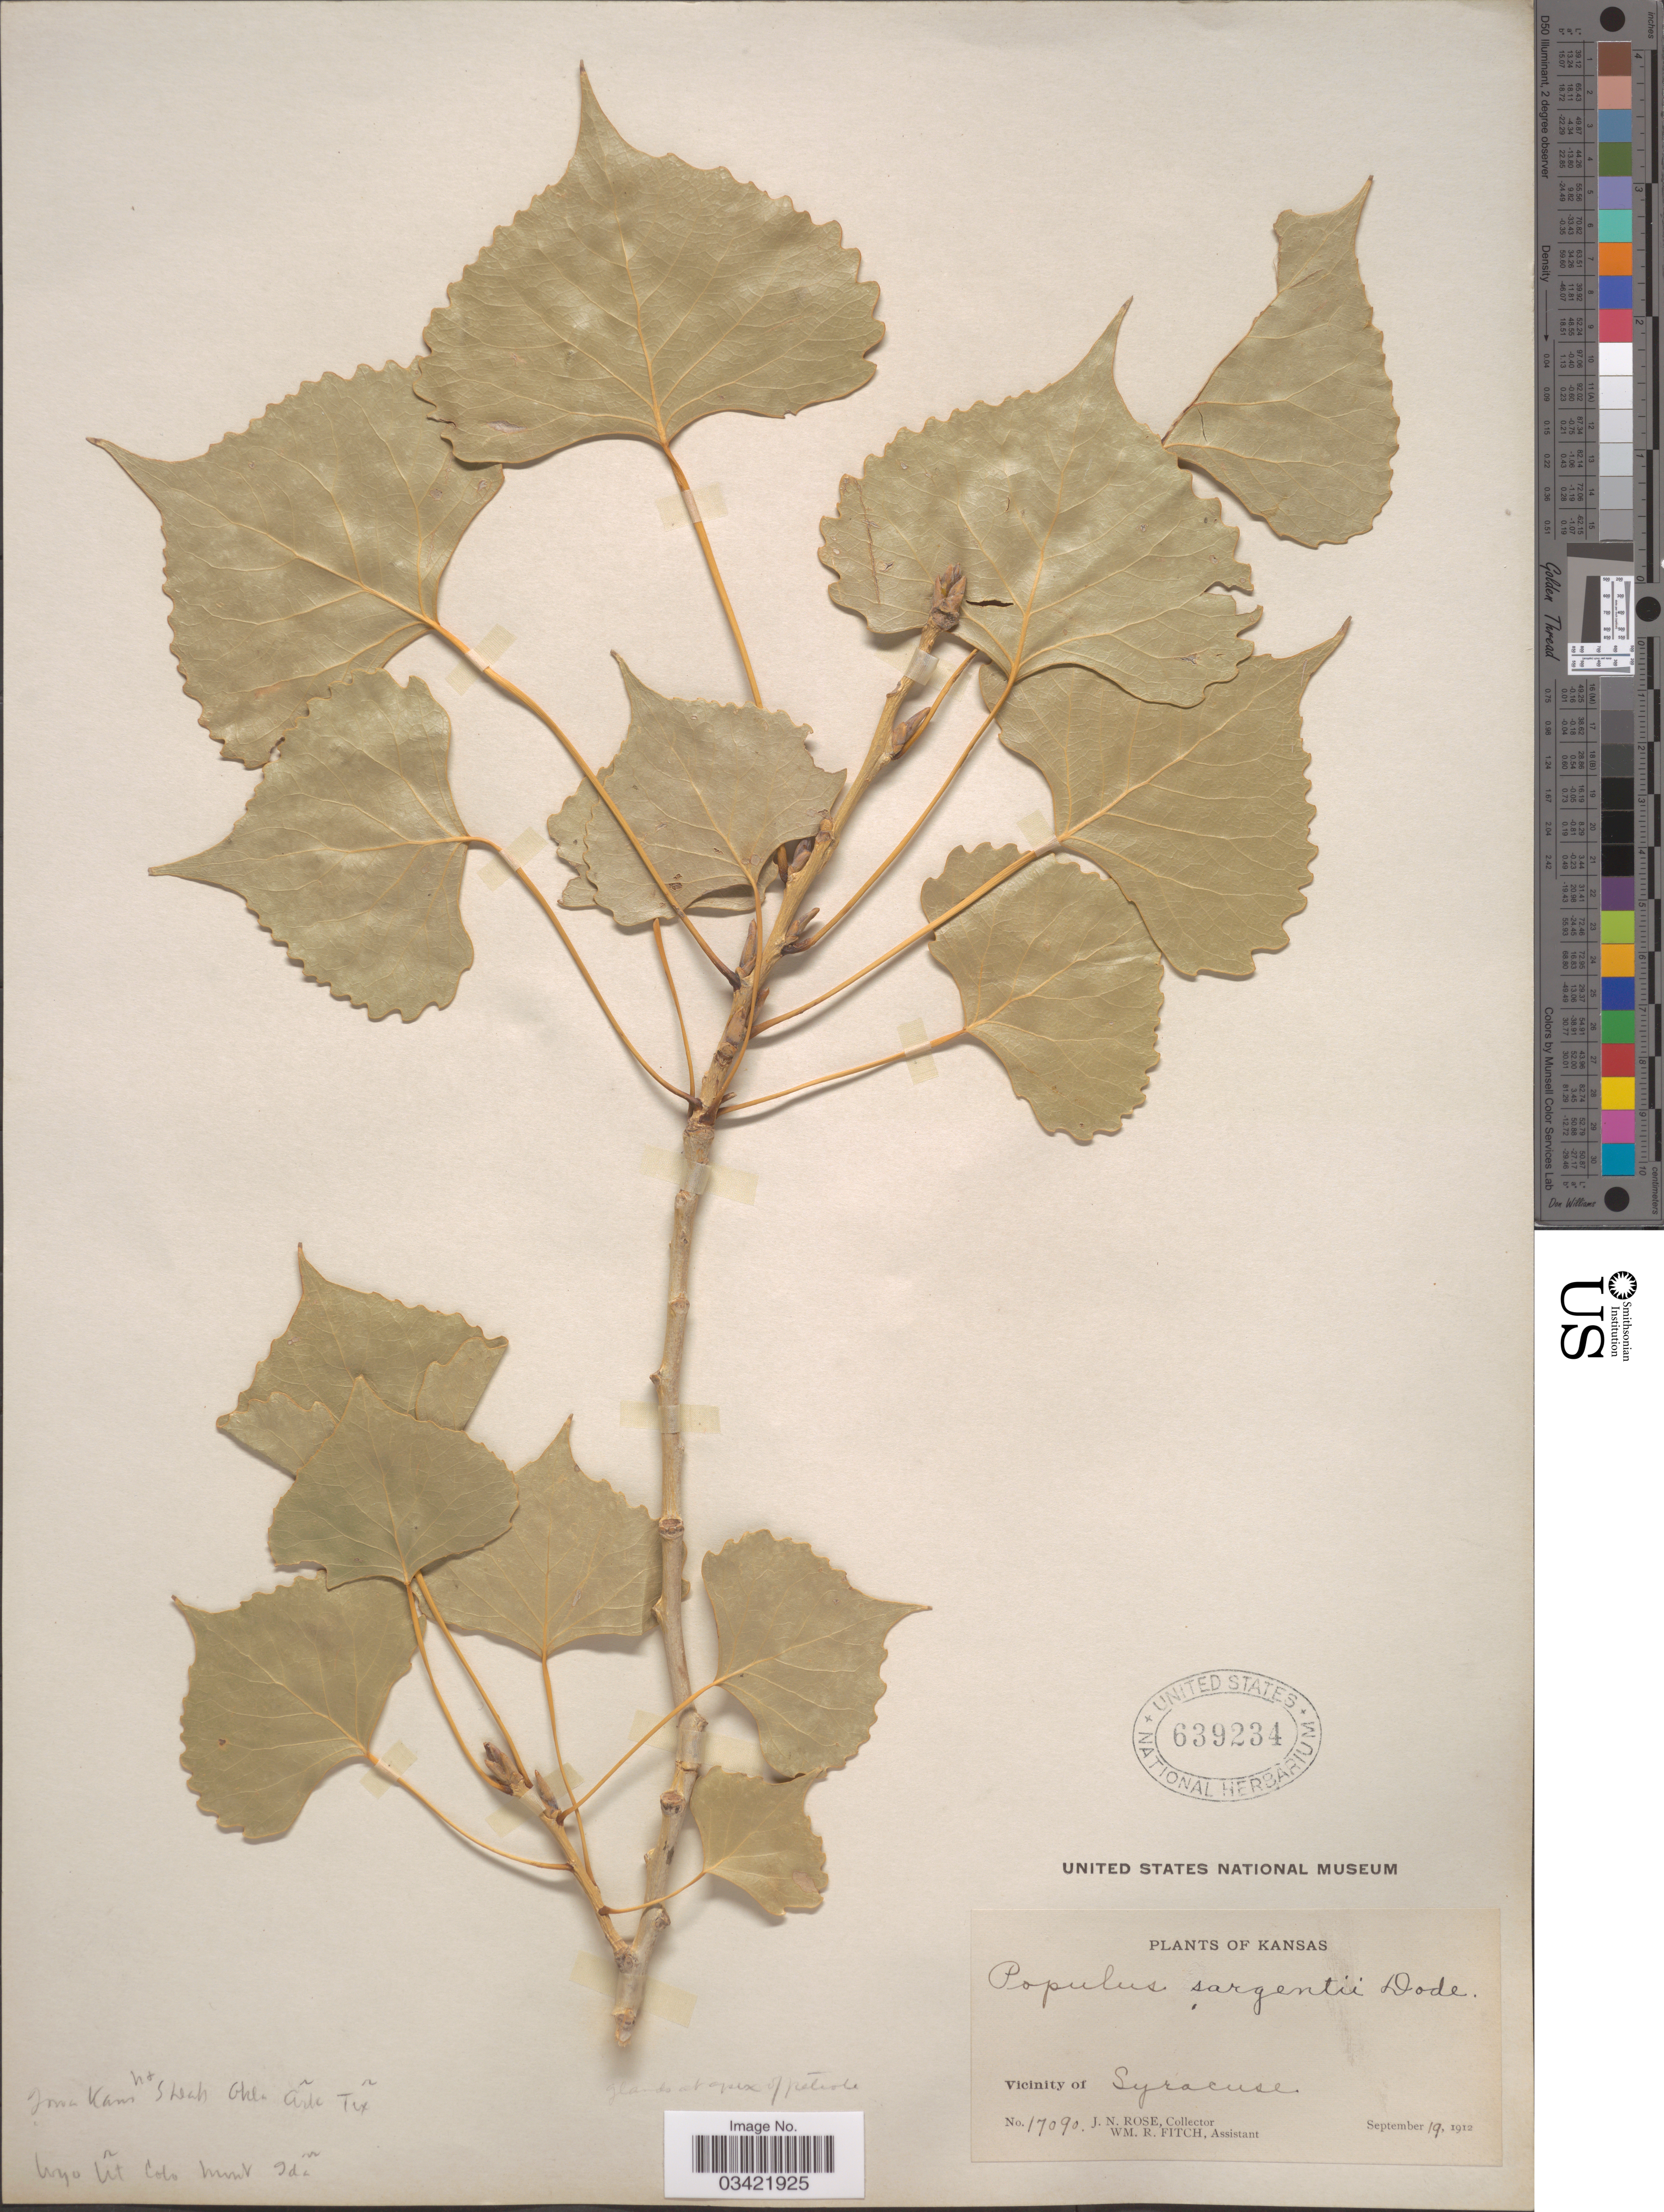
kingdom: Plantae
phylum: Tracheophyta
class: Magnoliopsida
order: Malpighiales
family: Salicaceae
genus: Populus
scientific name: Populus deltoides subsp. monilifera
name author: (Aiton) Eckenw.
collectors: J. N. Rose & W. R. Fitch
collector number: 17090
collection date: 1912-09-19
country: United States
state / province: Kansas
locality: Vicinity of Syracuse.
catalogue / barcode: US 639234